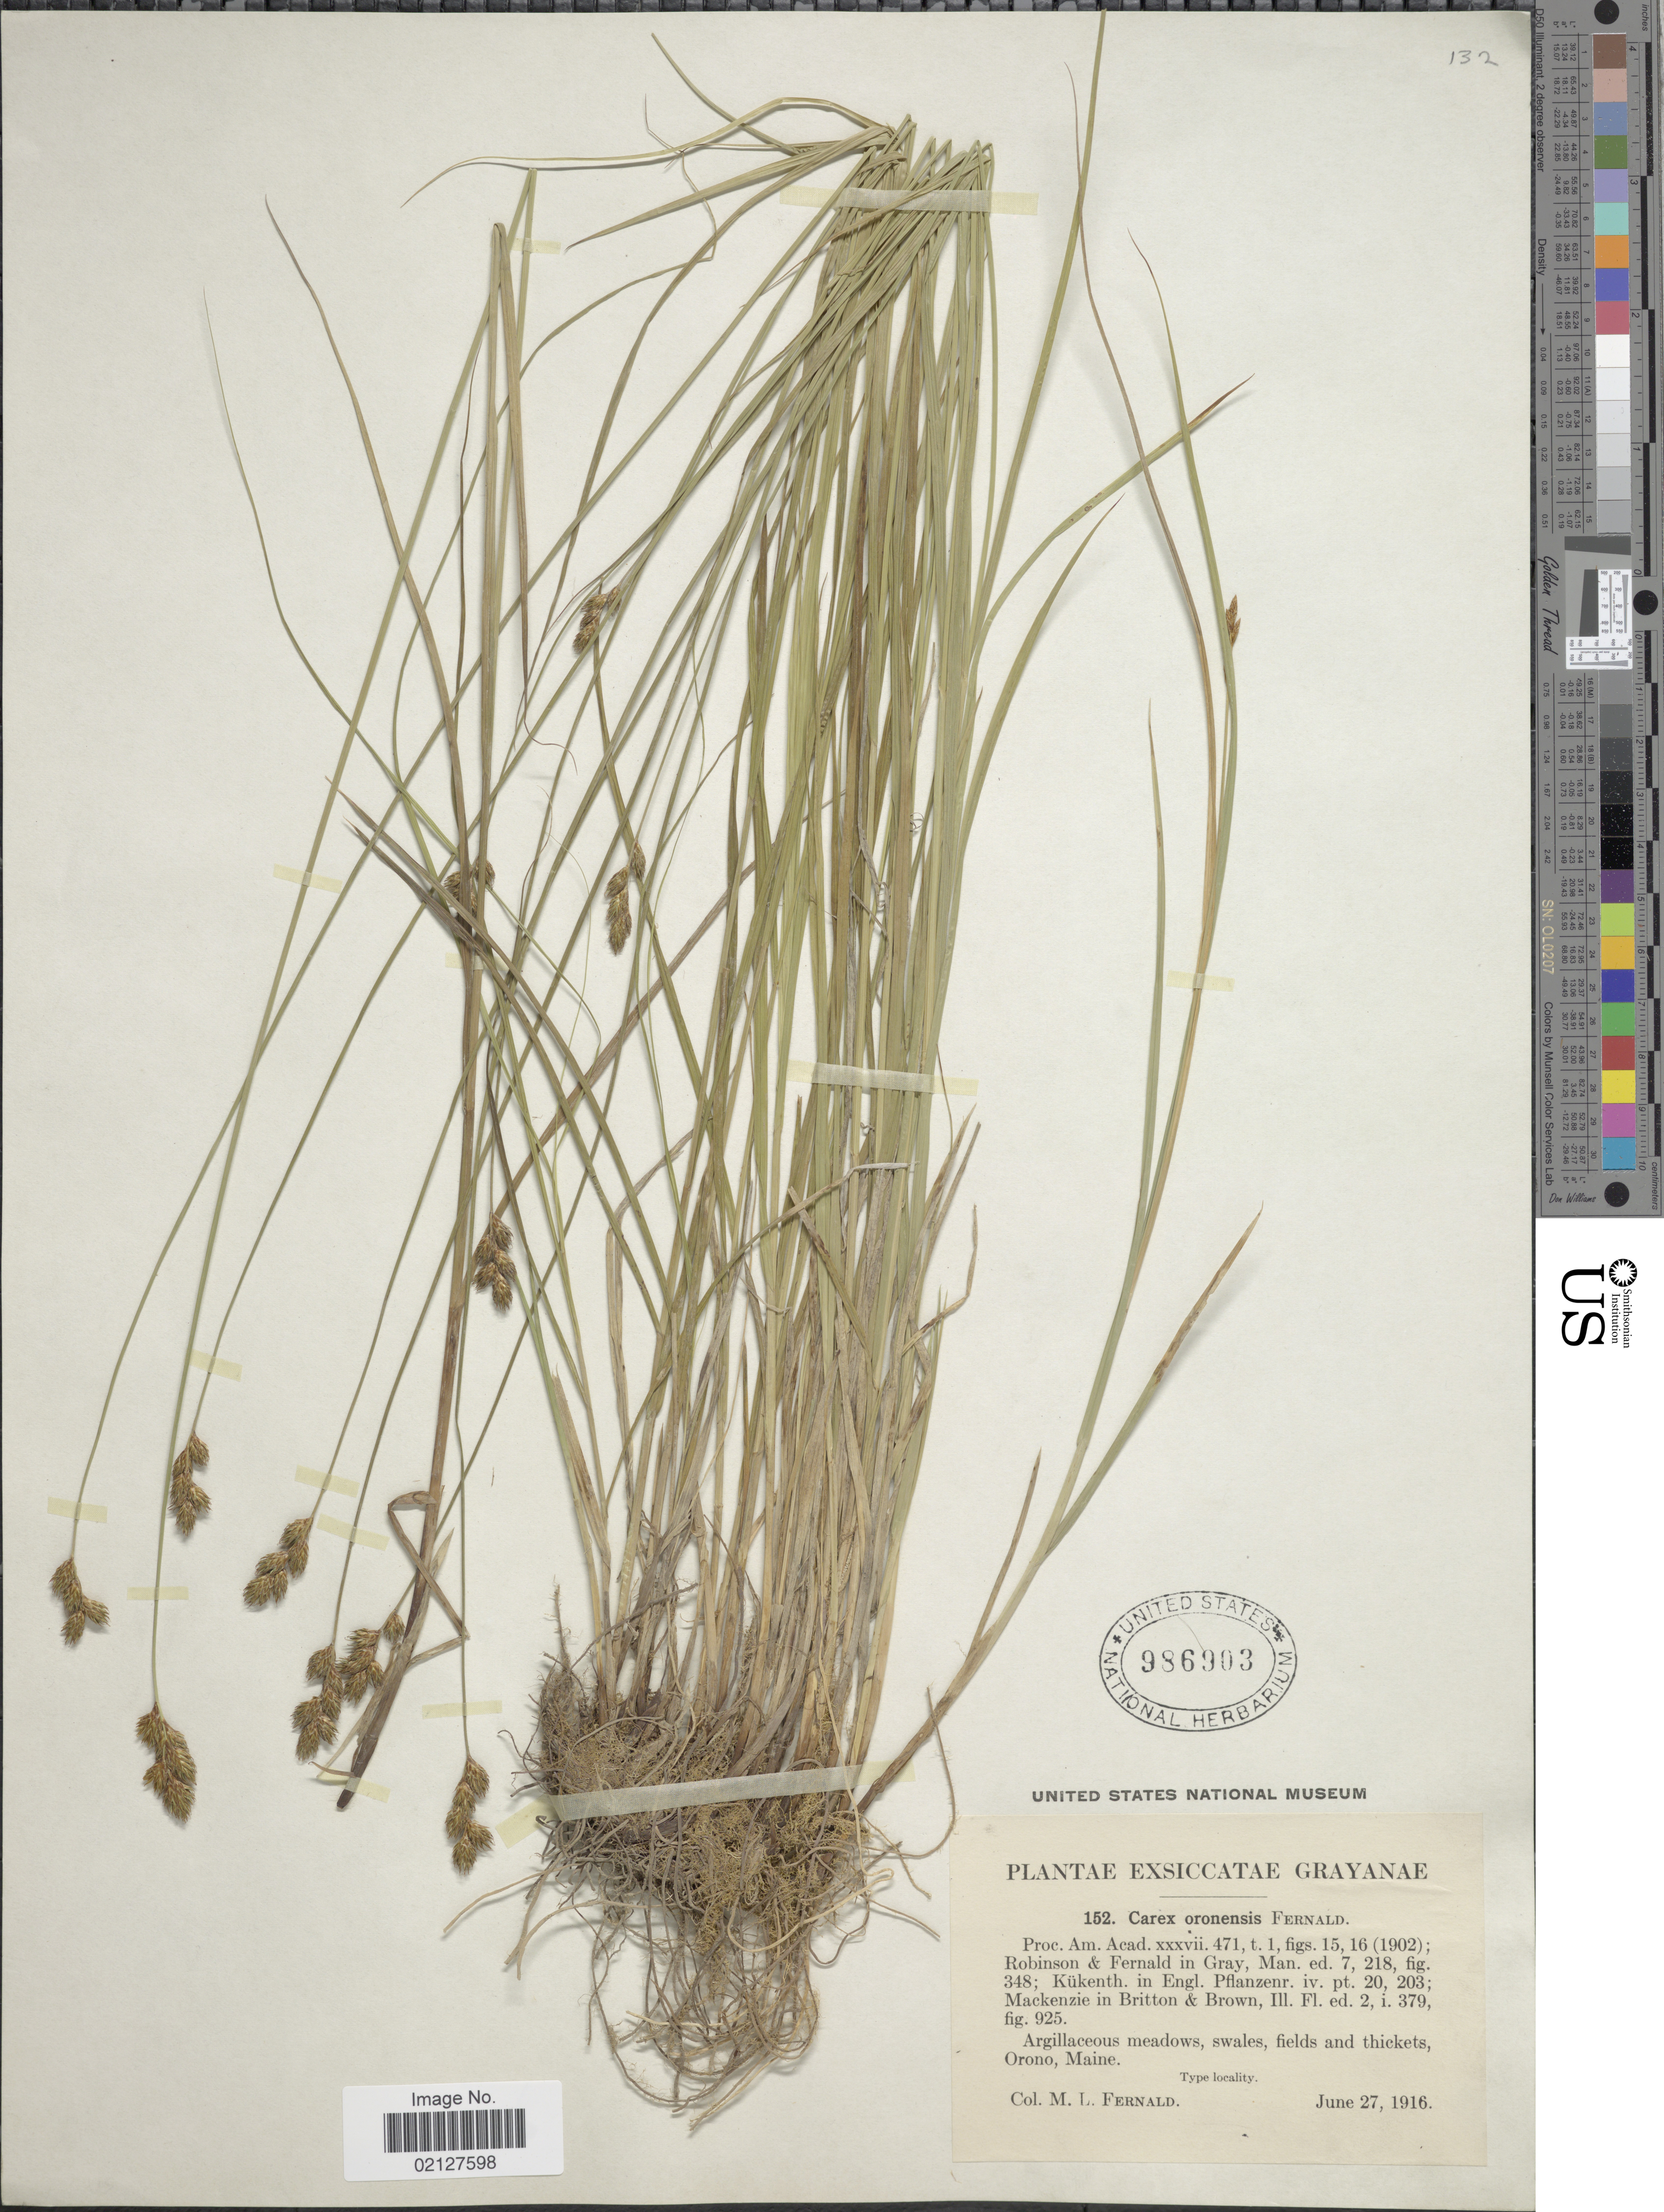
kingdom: Plantae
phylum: Tracheophyta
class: Liliopsida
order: Poales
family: Cyperaceae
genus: Carex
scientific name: Carex oronensis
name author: Fernald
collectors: M. L. Fernald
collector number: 152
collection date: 1916-06-27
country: United States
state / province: Maine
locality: Orono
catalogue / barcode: US 986903